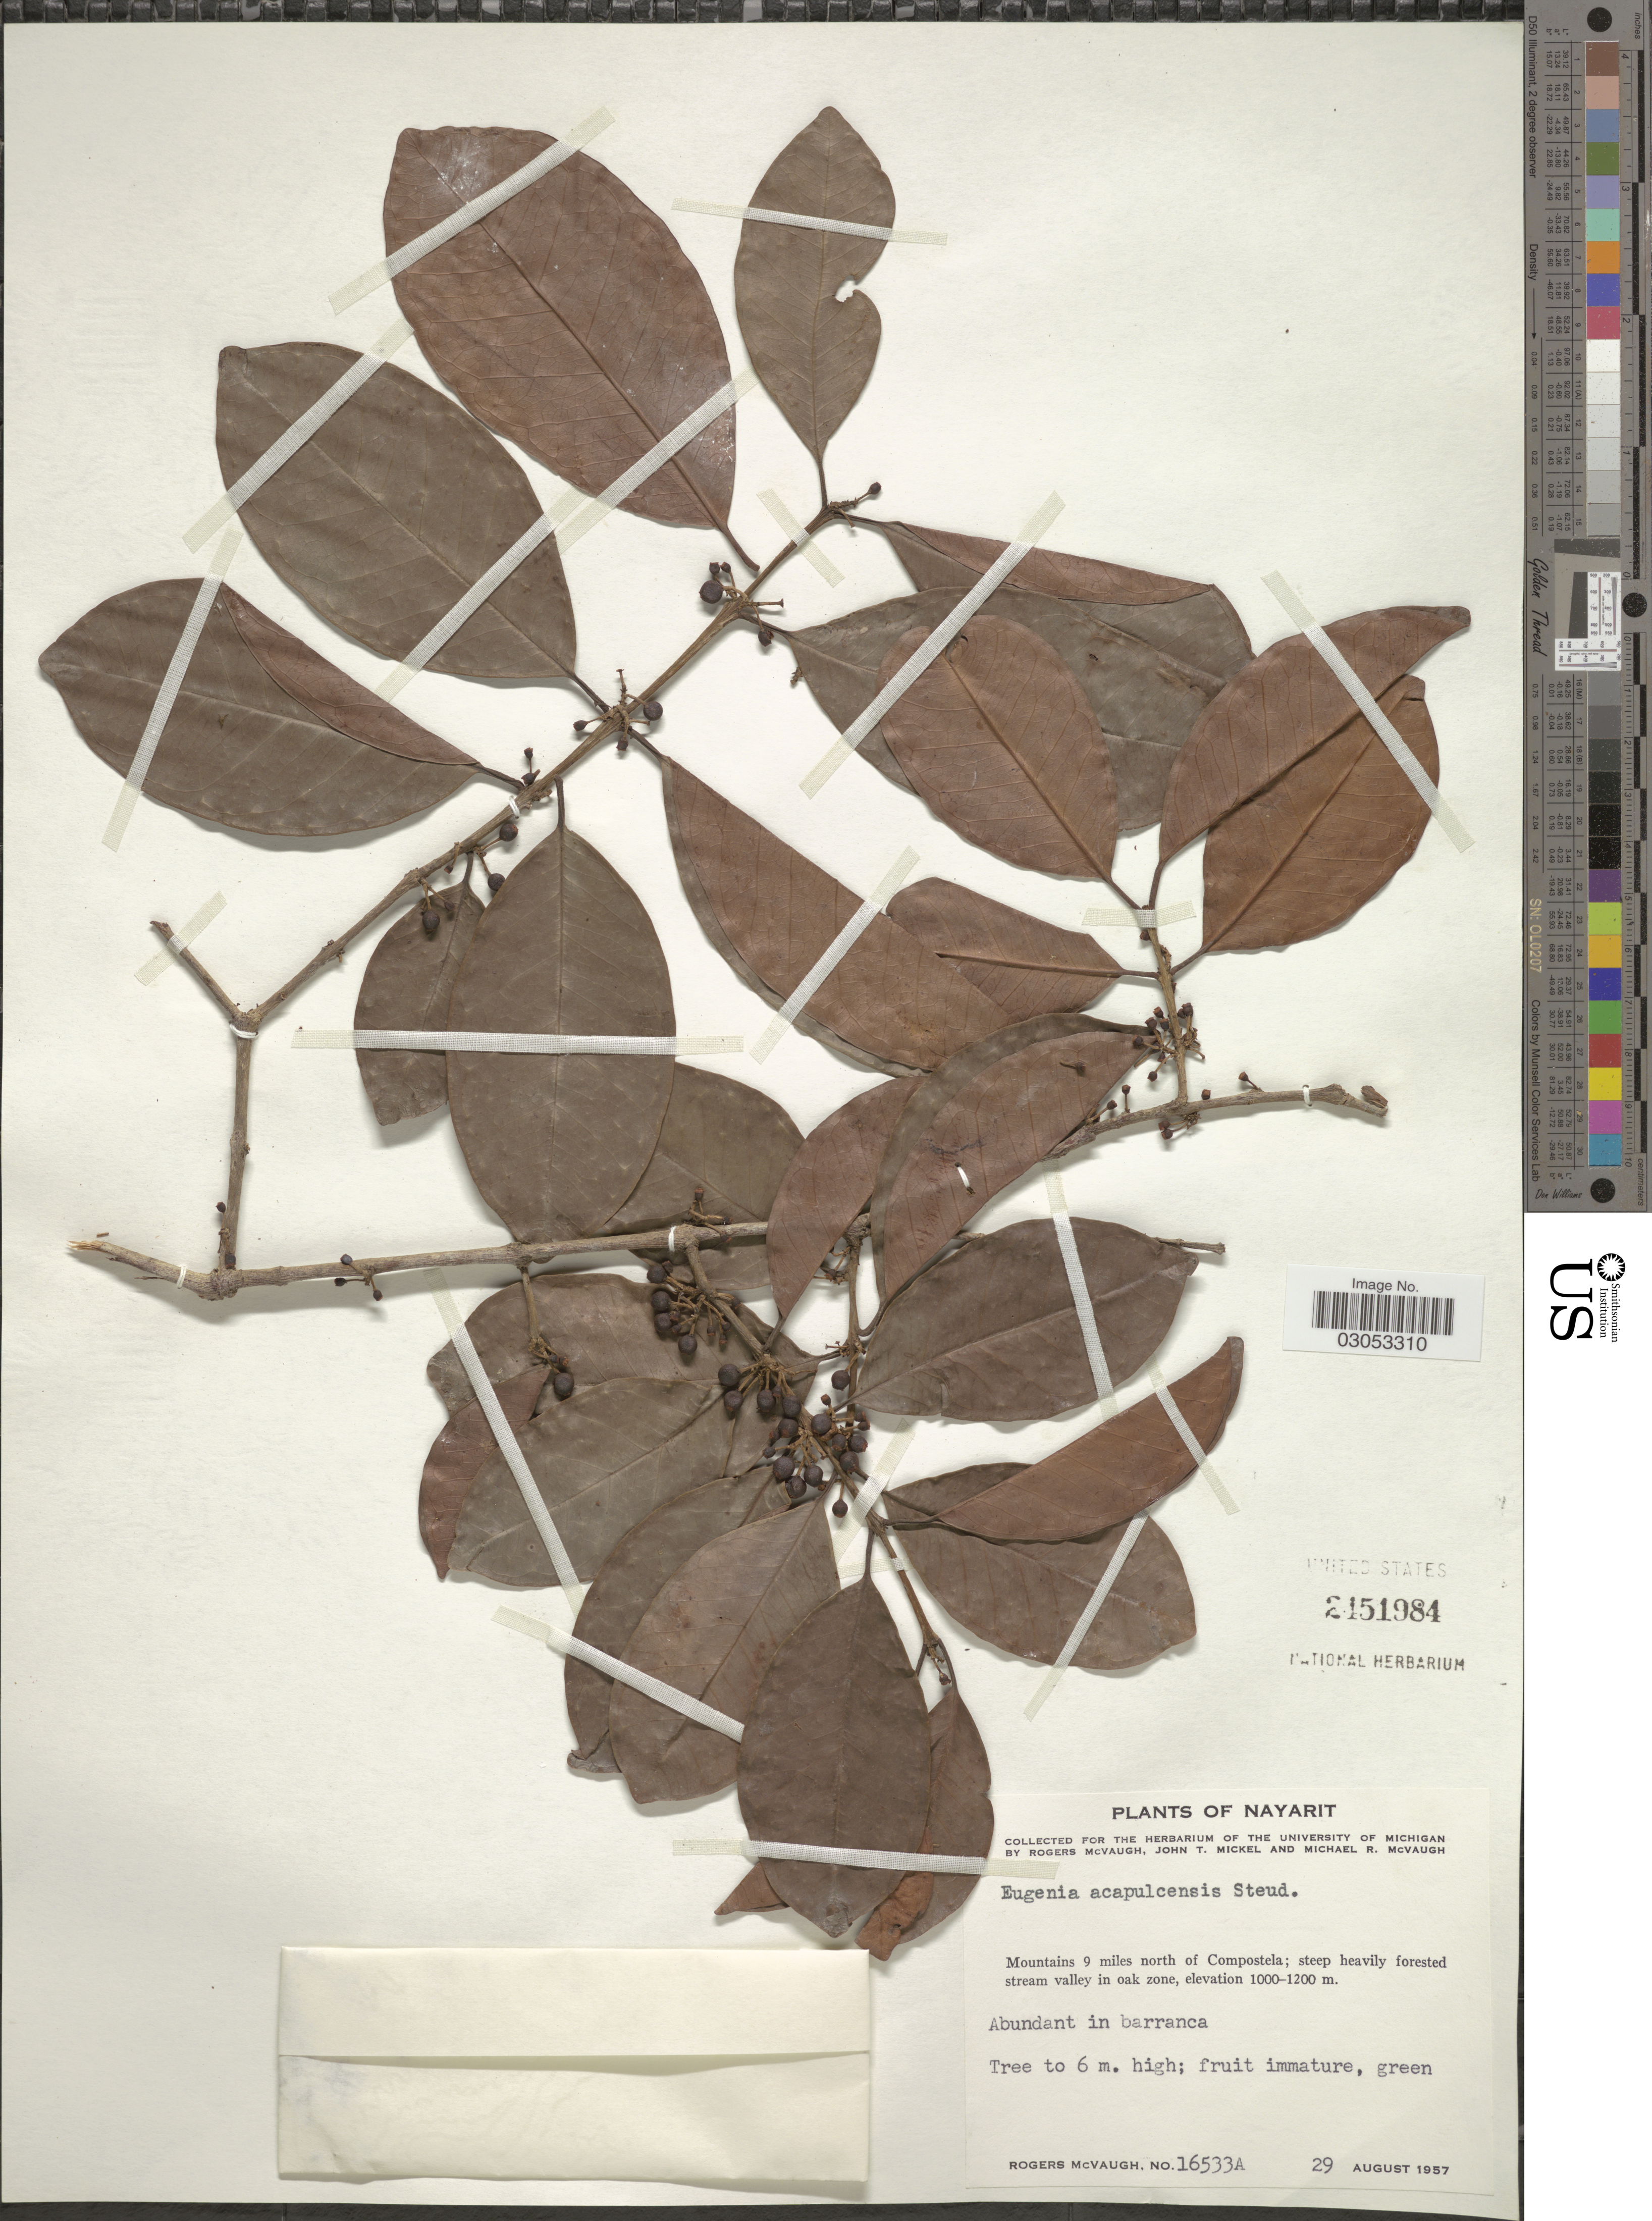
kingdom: Plantae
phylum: Tracheophyta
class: Magnoliopsida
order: Myrtales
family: Myrtaceae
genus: Eugenia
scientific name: Eugenia acapulcensis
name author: Steud.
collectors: R. McVaugh, J. Mickel & M. R. McVaugh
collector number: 16533A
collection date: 1957-08-29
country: Mexico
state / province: Nayarit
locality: Mountains 9 miles north of Compostela.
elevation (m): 1000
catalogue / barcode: US 2151984